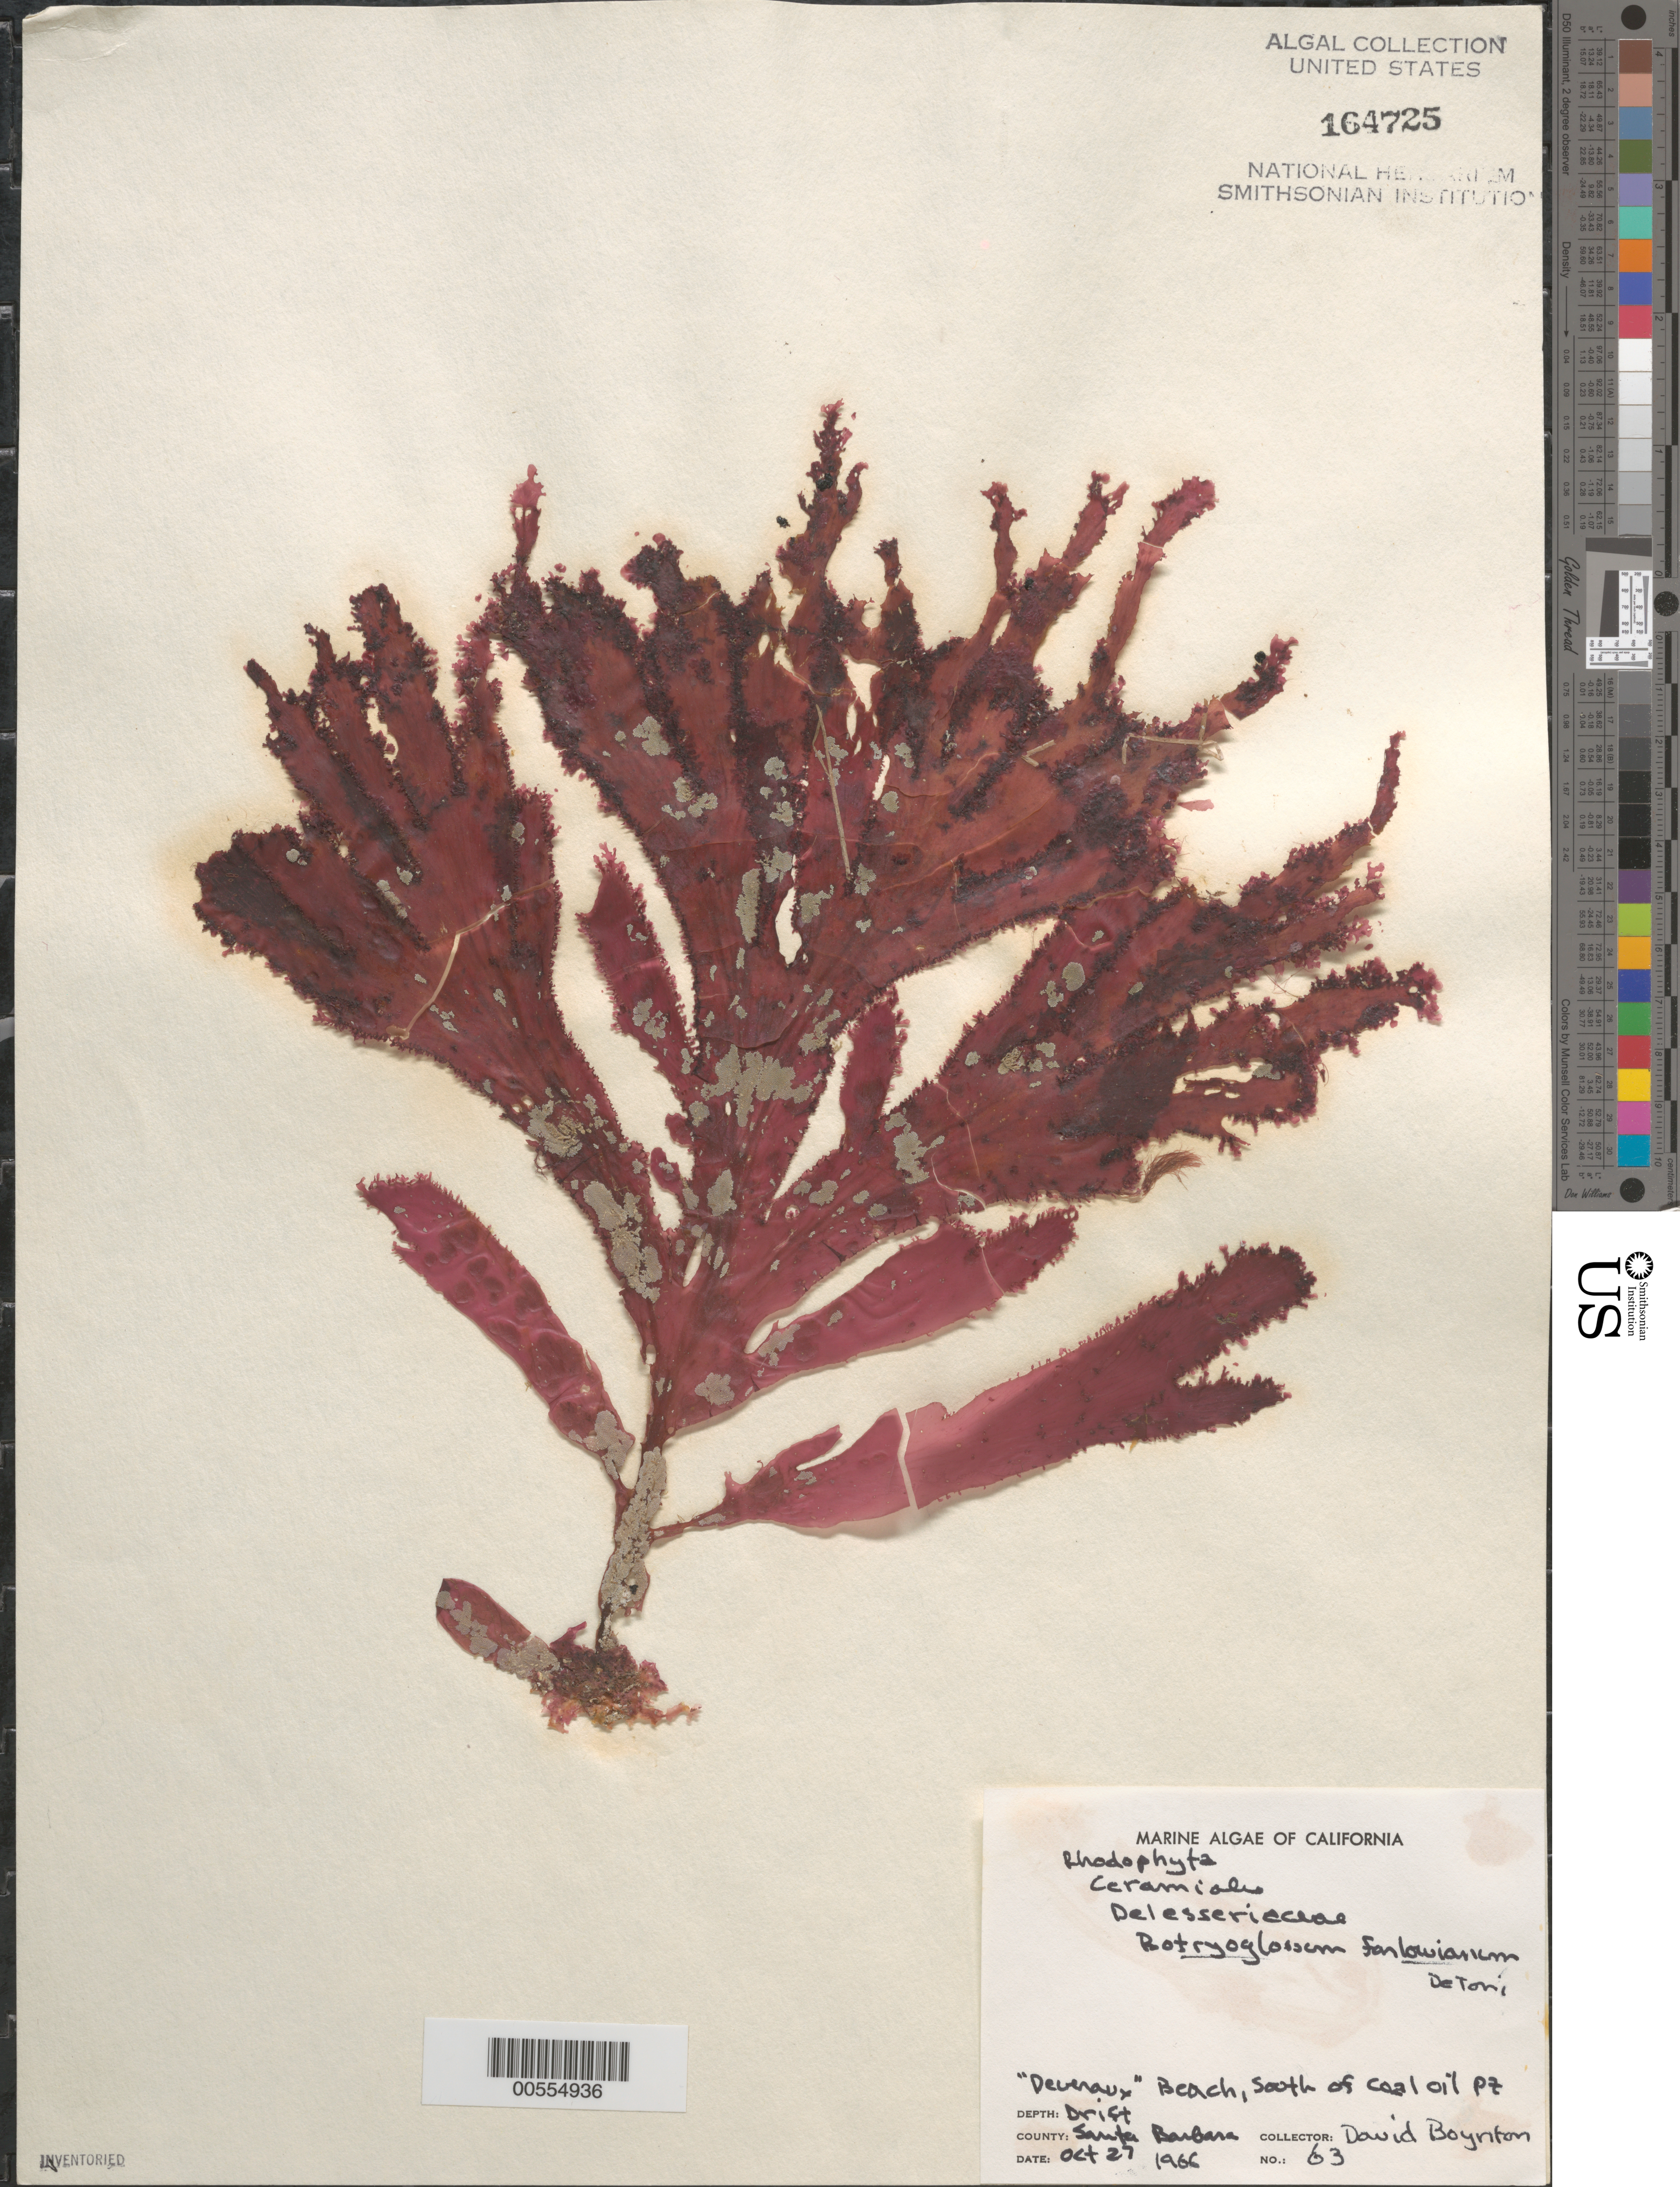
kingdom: Plantae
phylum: Rhodophyta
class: Florideophyceae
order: Ceramiales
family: Delesseriaceae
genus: Botryoglossum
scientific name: Botryoglossum farlowianum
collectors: D. Boynton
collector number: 63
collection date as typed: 27 Oct 1966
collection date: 1966-10-27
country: United States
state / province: California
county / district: Santa Barbara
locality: Deveraux Beach, south of Coal Oil Point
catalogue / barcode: US 164725